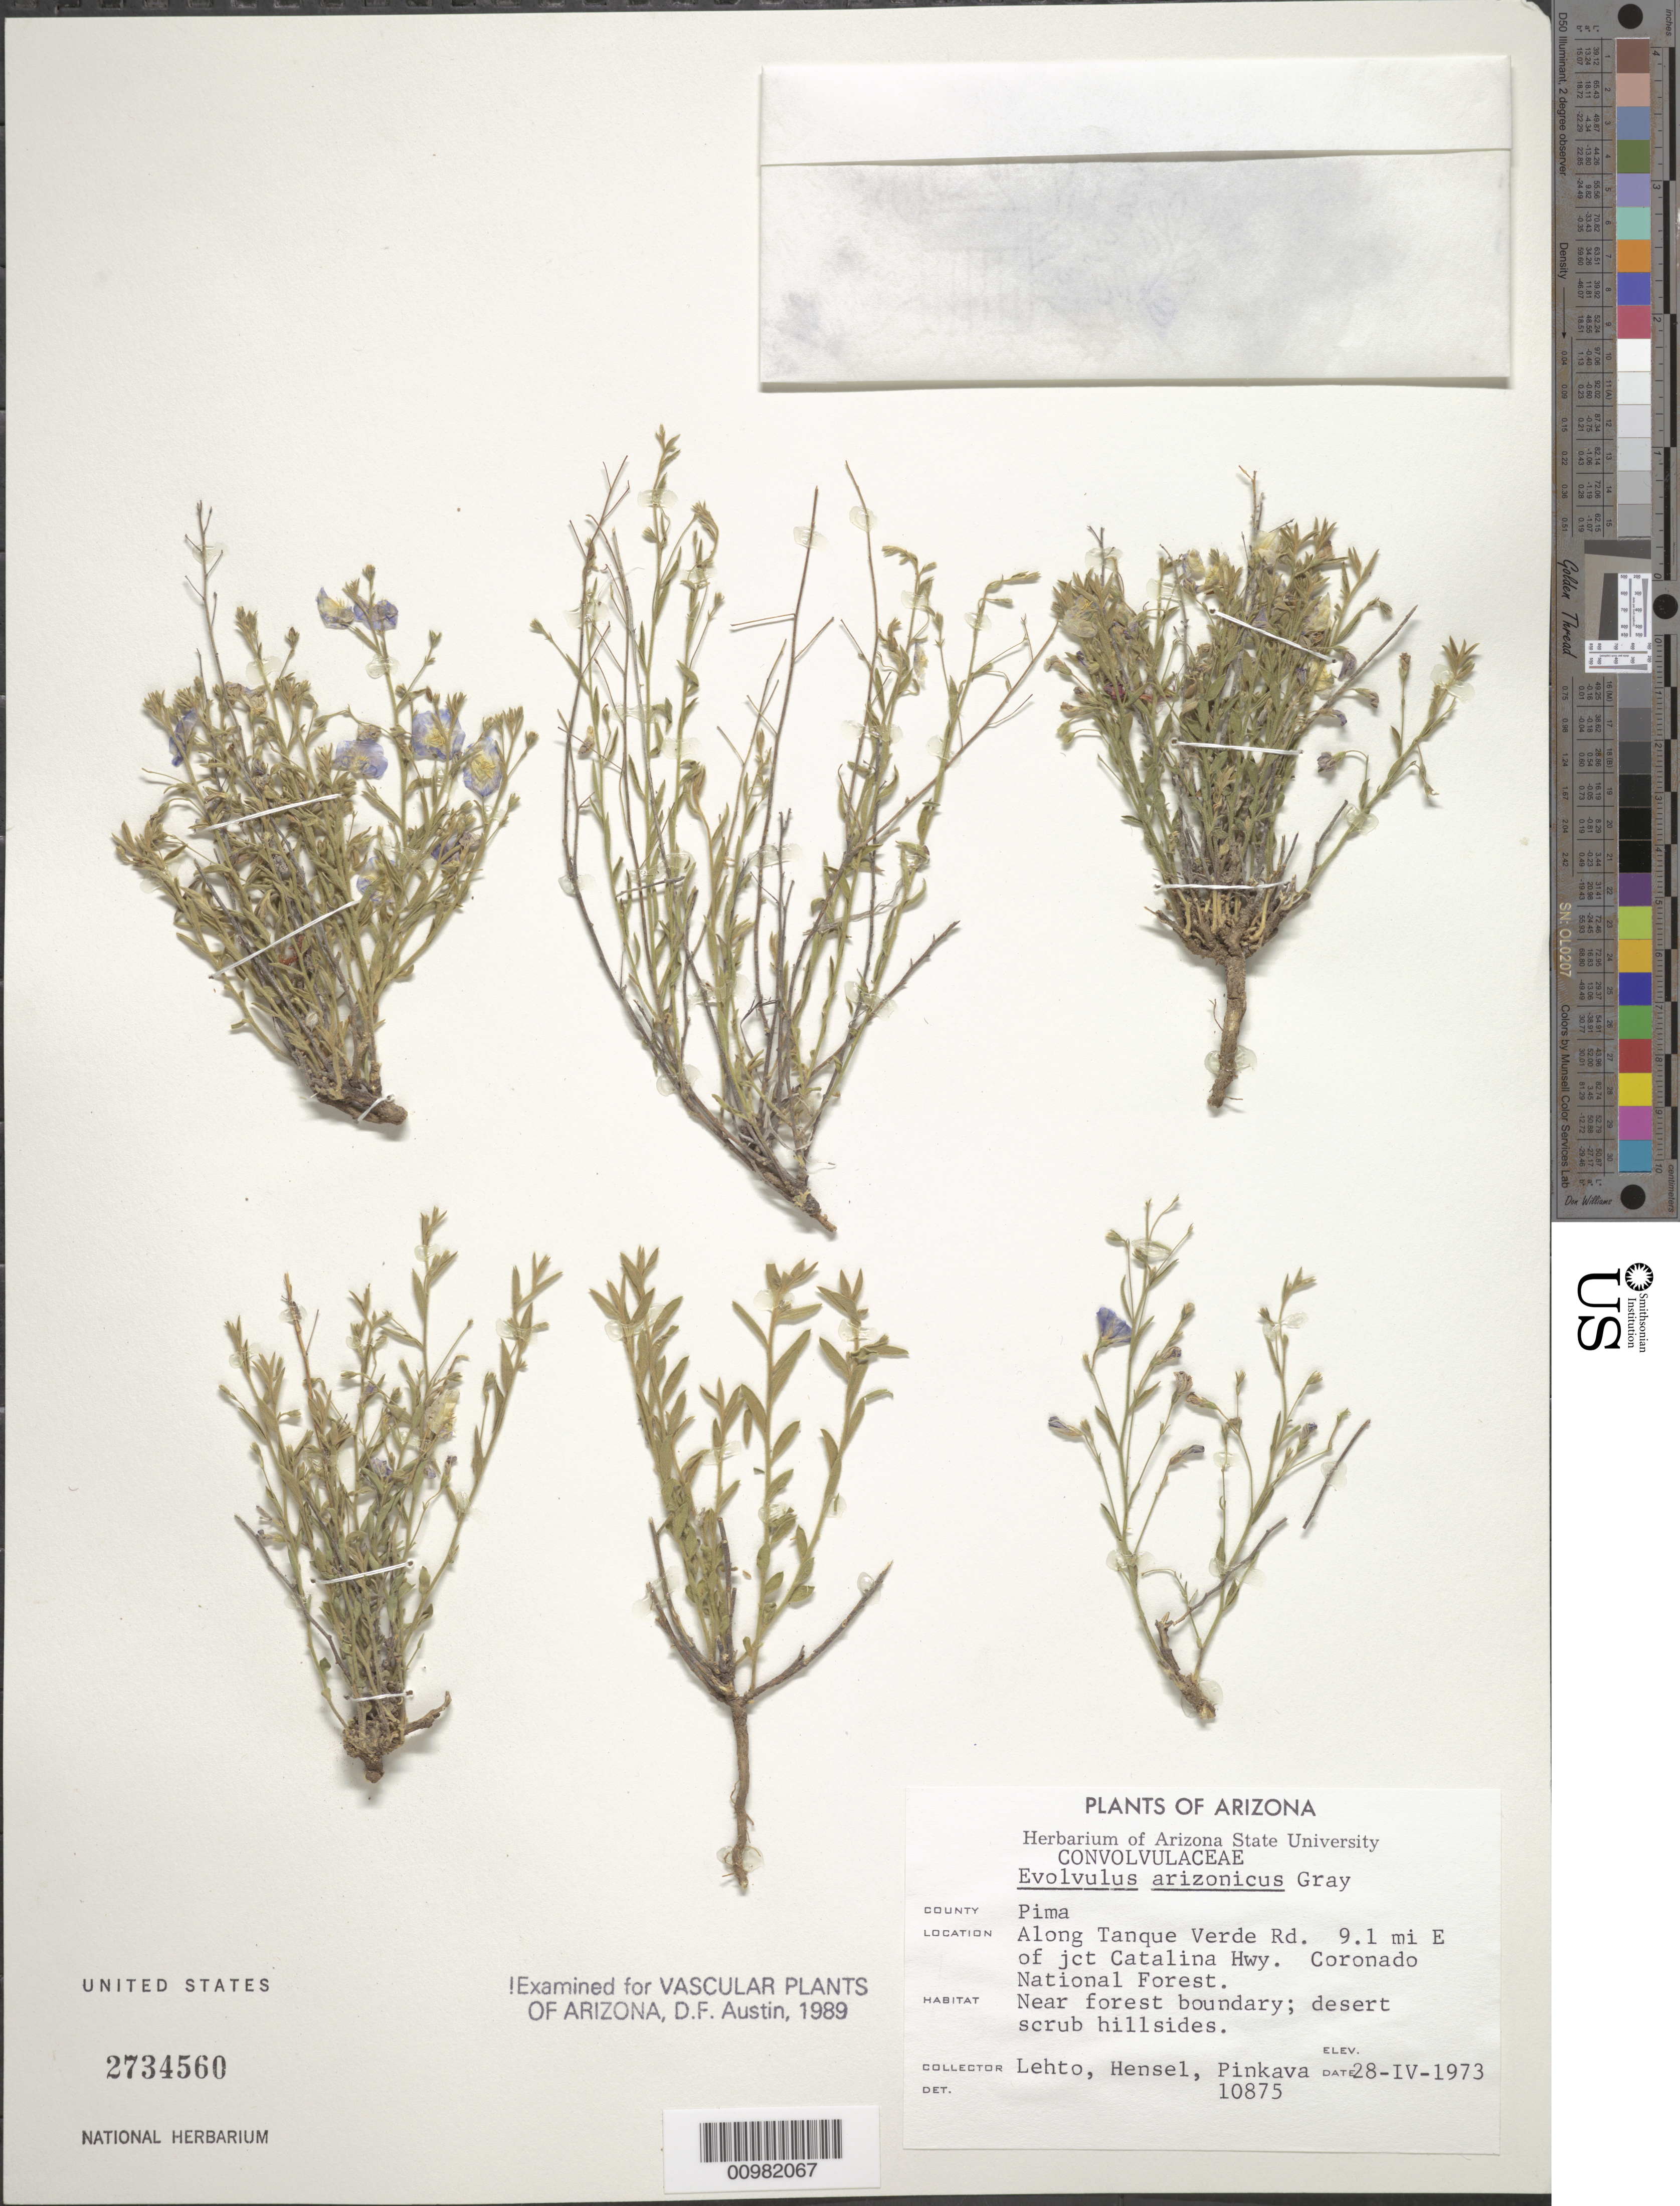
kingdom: Plantae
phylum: Tracheophyta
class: Magnoliopsida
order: Solanales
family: Convolvulaceae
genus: Evolvulus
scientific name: Evolvulus arizonicus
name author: A. Gray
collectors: E. Lehto & -. Hensel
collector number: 10875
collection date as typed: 28 Apr 1973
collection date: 1973-04-28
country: United States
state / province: Arizona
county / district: Pima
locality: Along Tanque Verde Rd.; 9.1 mi. E. of jct Catalina Hwy.; Coronado National Forest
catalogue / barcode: US 2734560